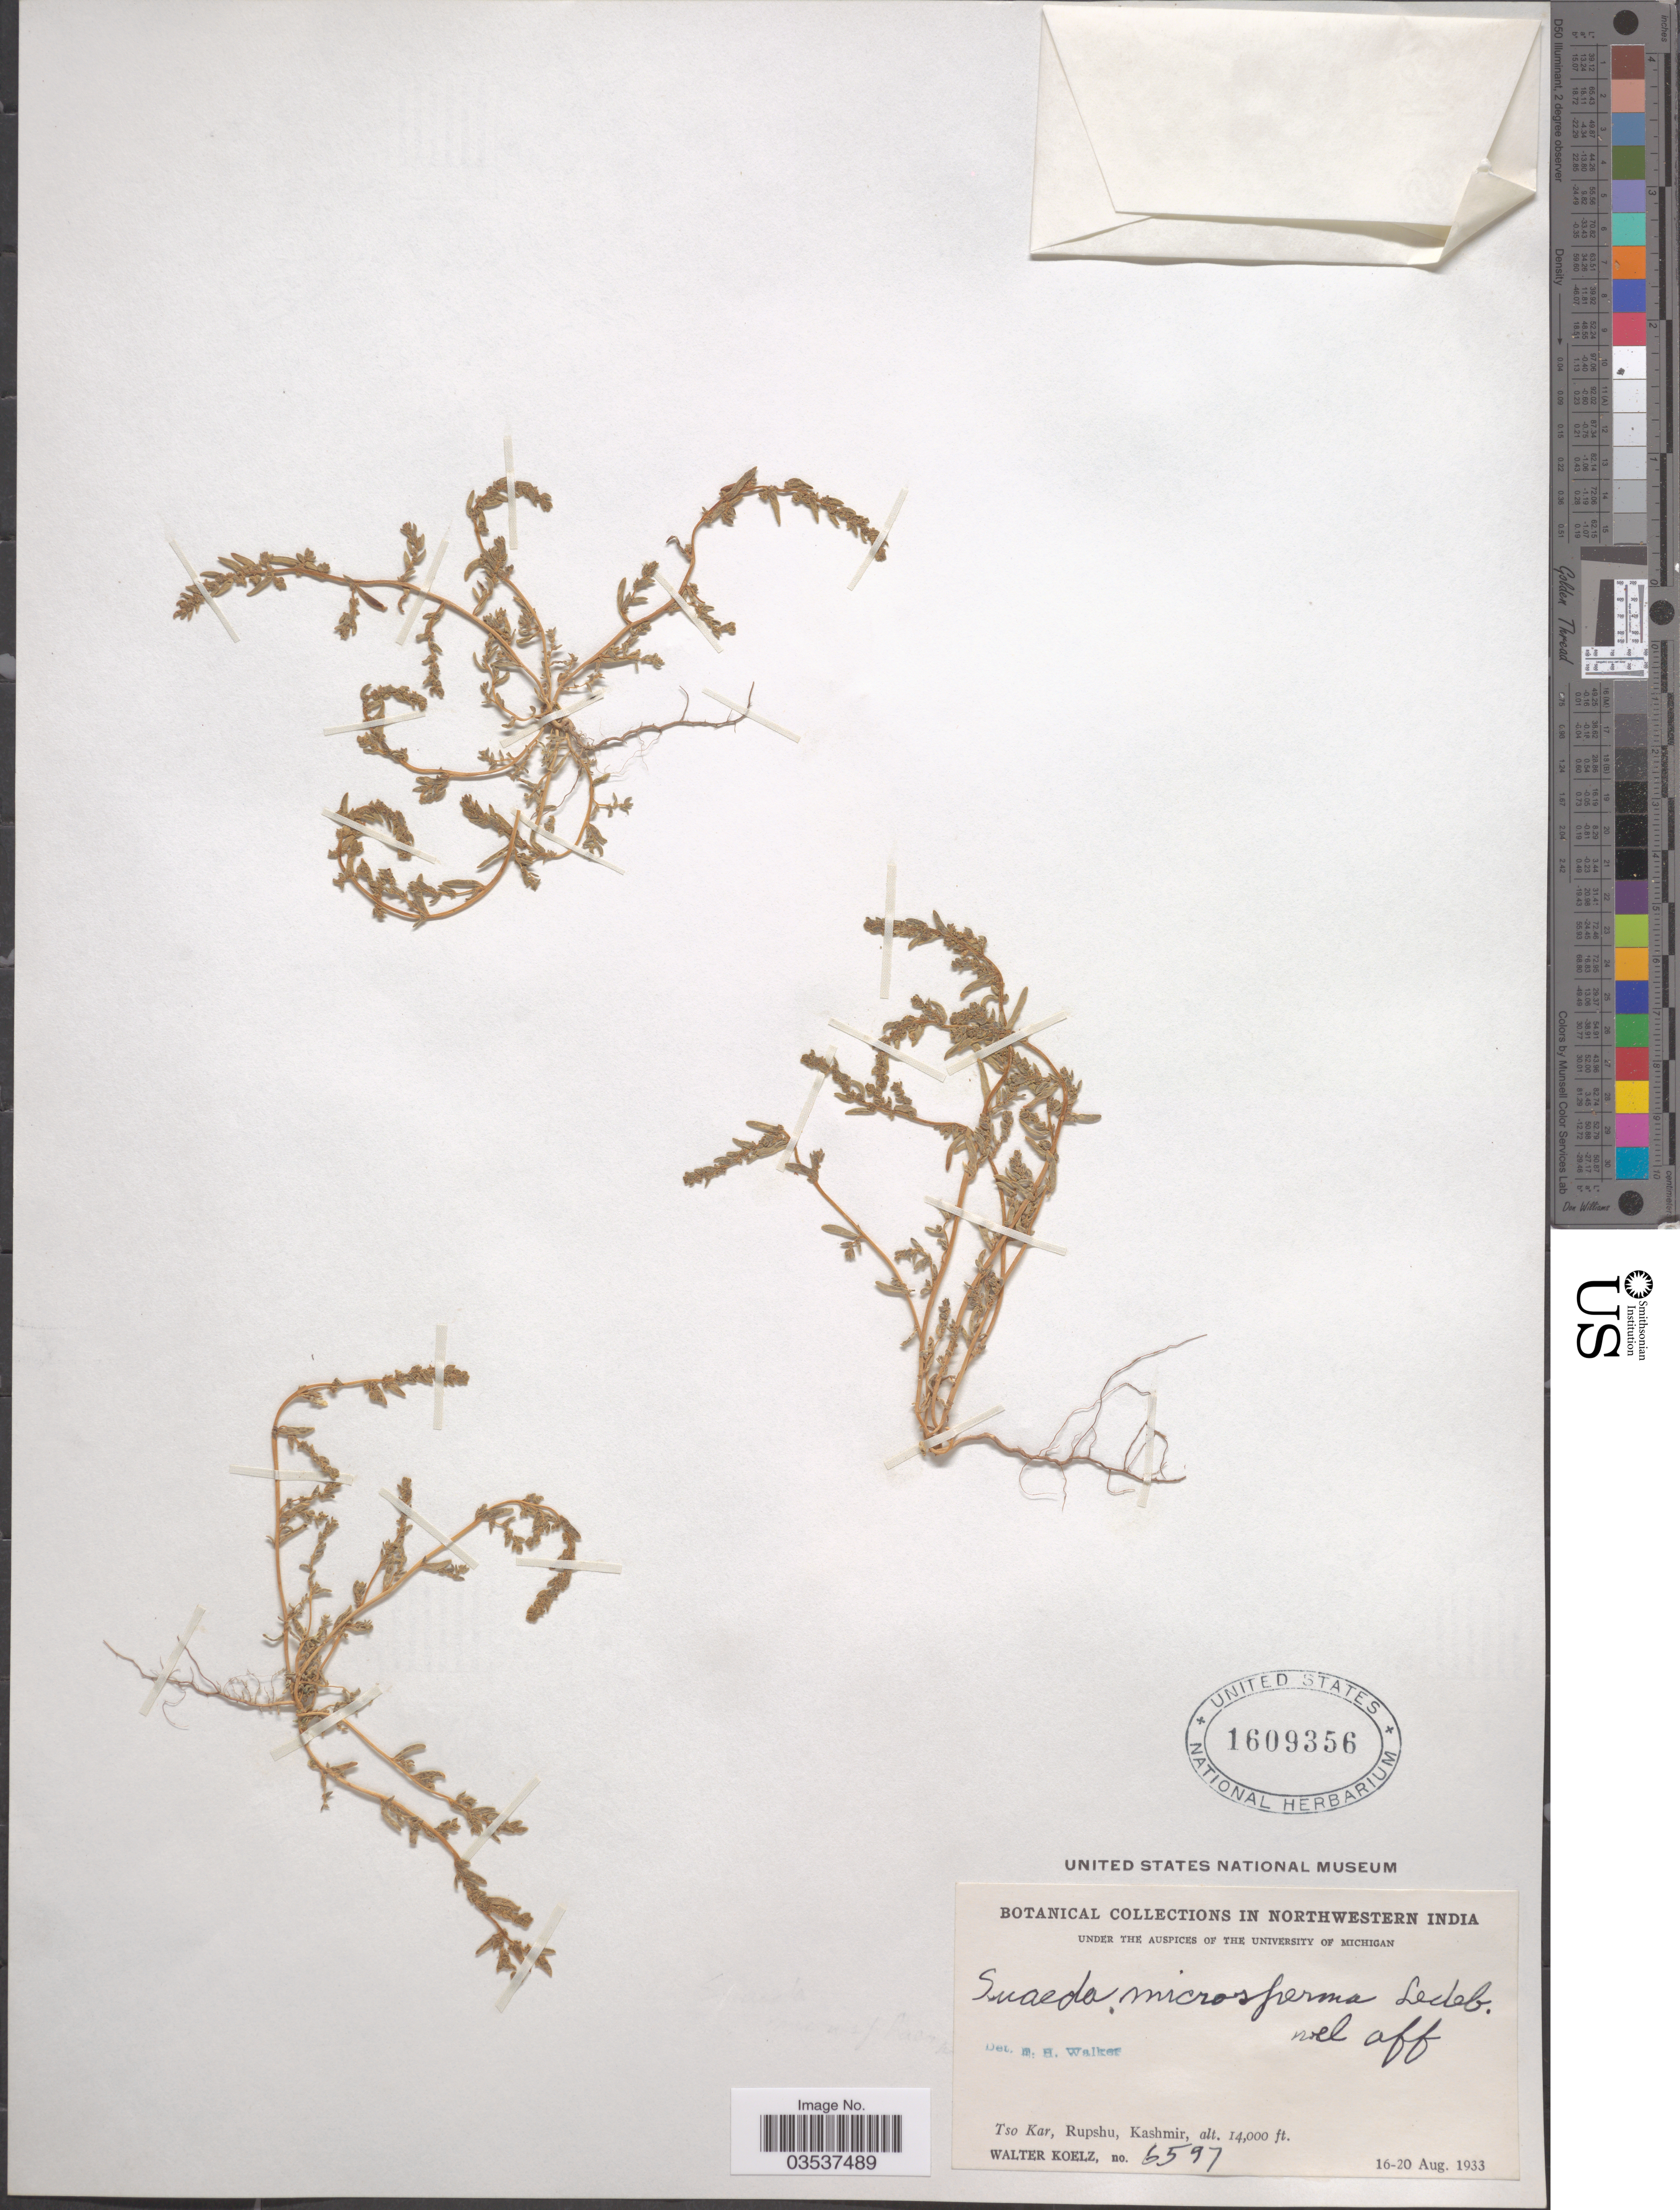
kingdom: Plantae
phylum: Tracheophyta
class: Magnoliopsida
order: Caryophyllales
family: Amaranthaceae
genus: Suaeda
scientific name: Suaeda microsperma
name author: (C.A. Mey.) Fenzl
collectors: W. N. Koelz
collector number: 6597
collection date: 1933-08-16/1933-08-20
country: India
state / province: Jammu and Kashmir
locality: Northwestern India. Tso Kar, Rupshu, Kashmir.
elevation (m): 4267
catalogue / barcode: US 1609356